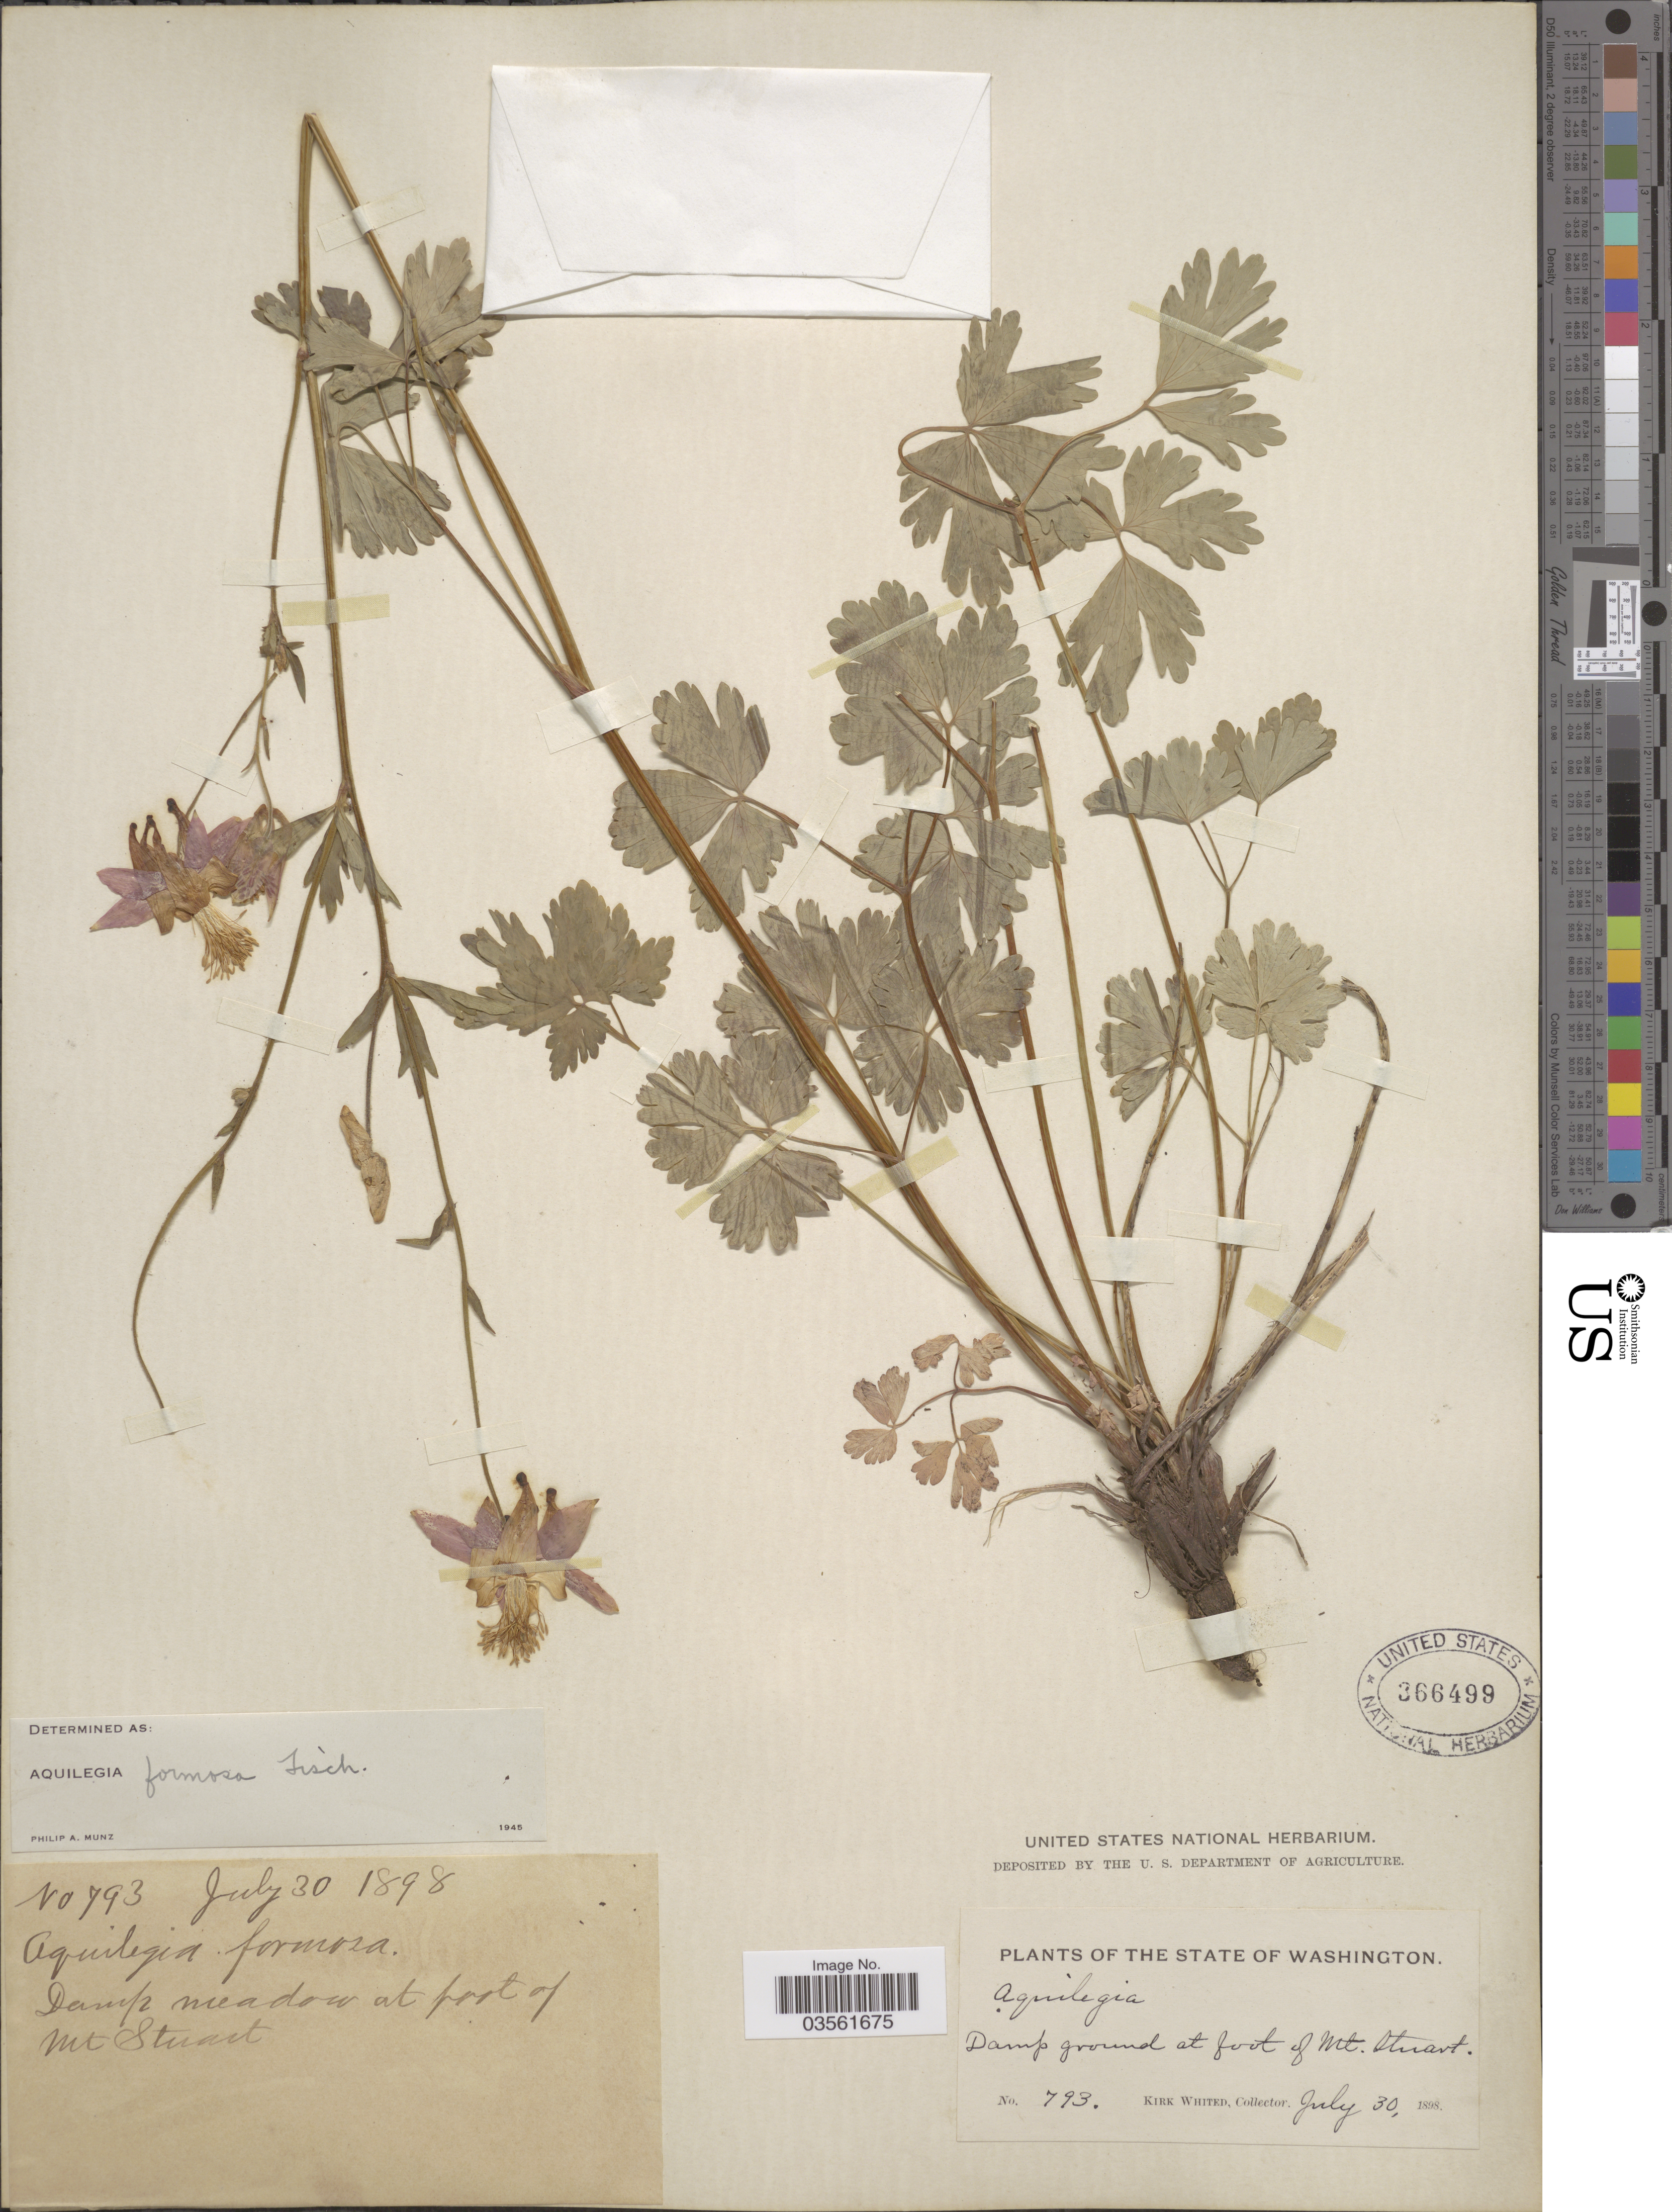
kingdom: Plantae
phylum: Tracheophyta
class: Magnoliopsida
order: Ranunculales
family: Ranunculaceae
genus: Aquilegia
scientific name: Aquilegia formosa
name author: Fisch. ex DC.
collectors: K. Whited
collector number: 793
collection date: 1898-07-30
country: United States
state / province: Washington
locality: At foot of Mt. Stuart.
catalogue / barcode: US 366499